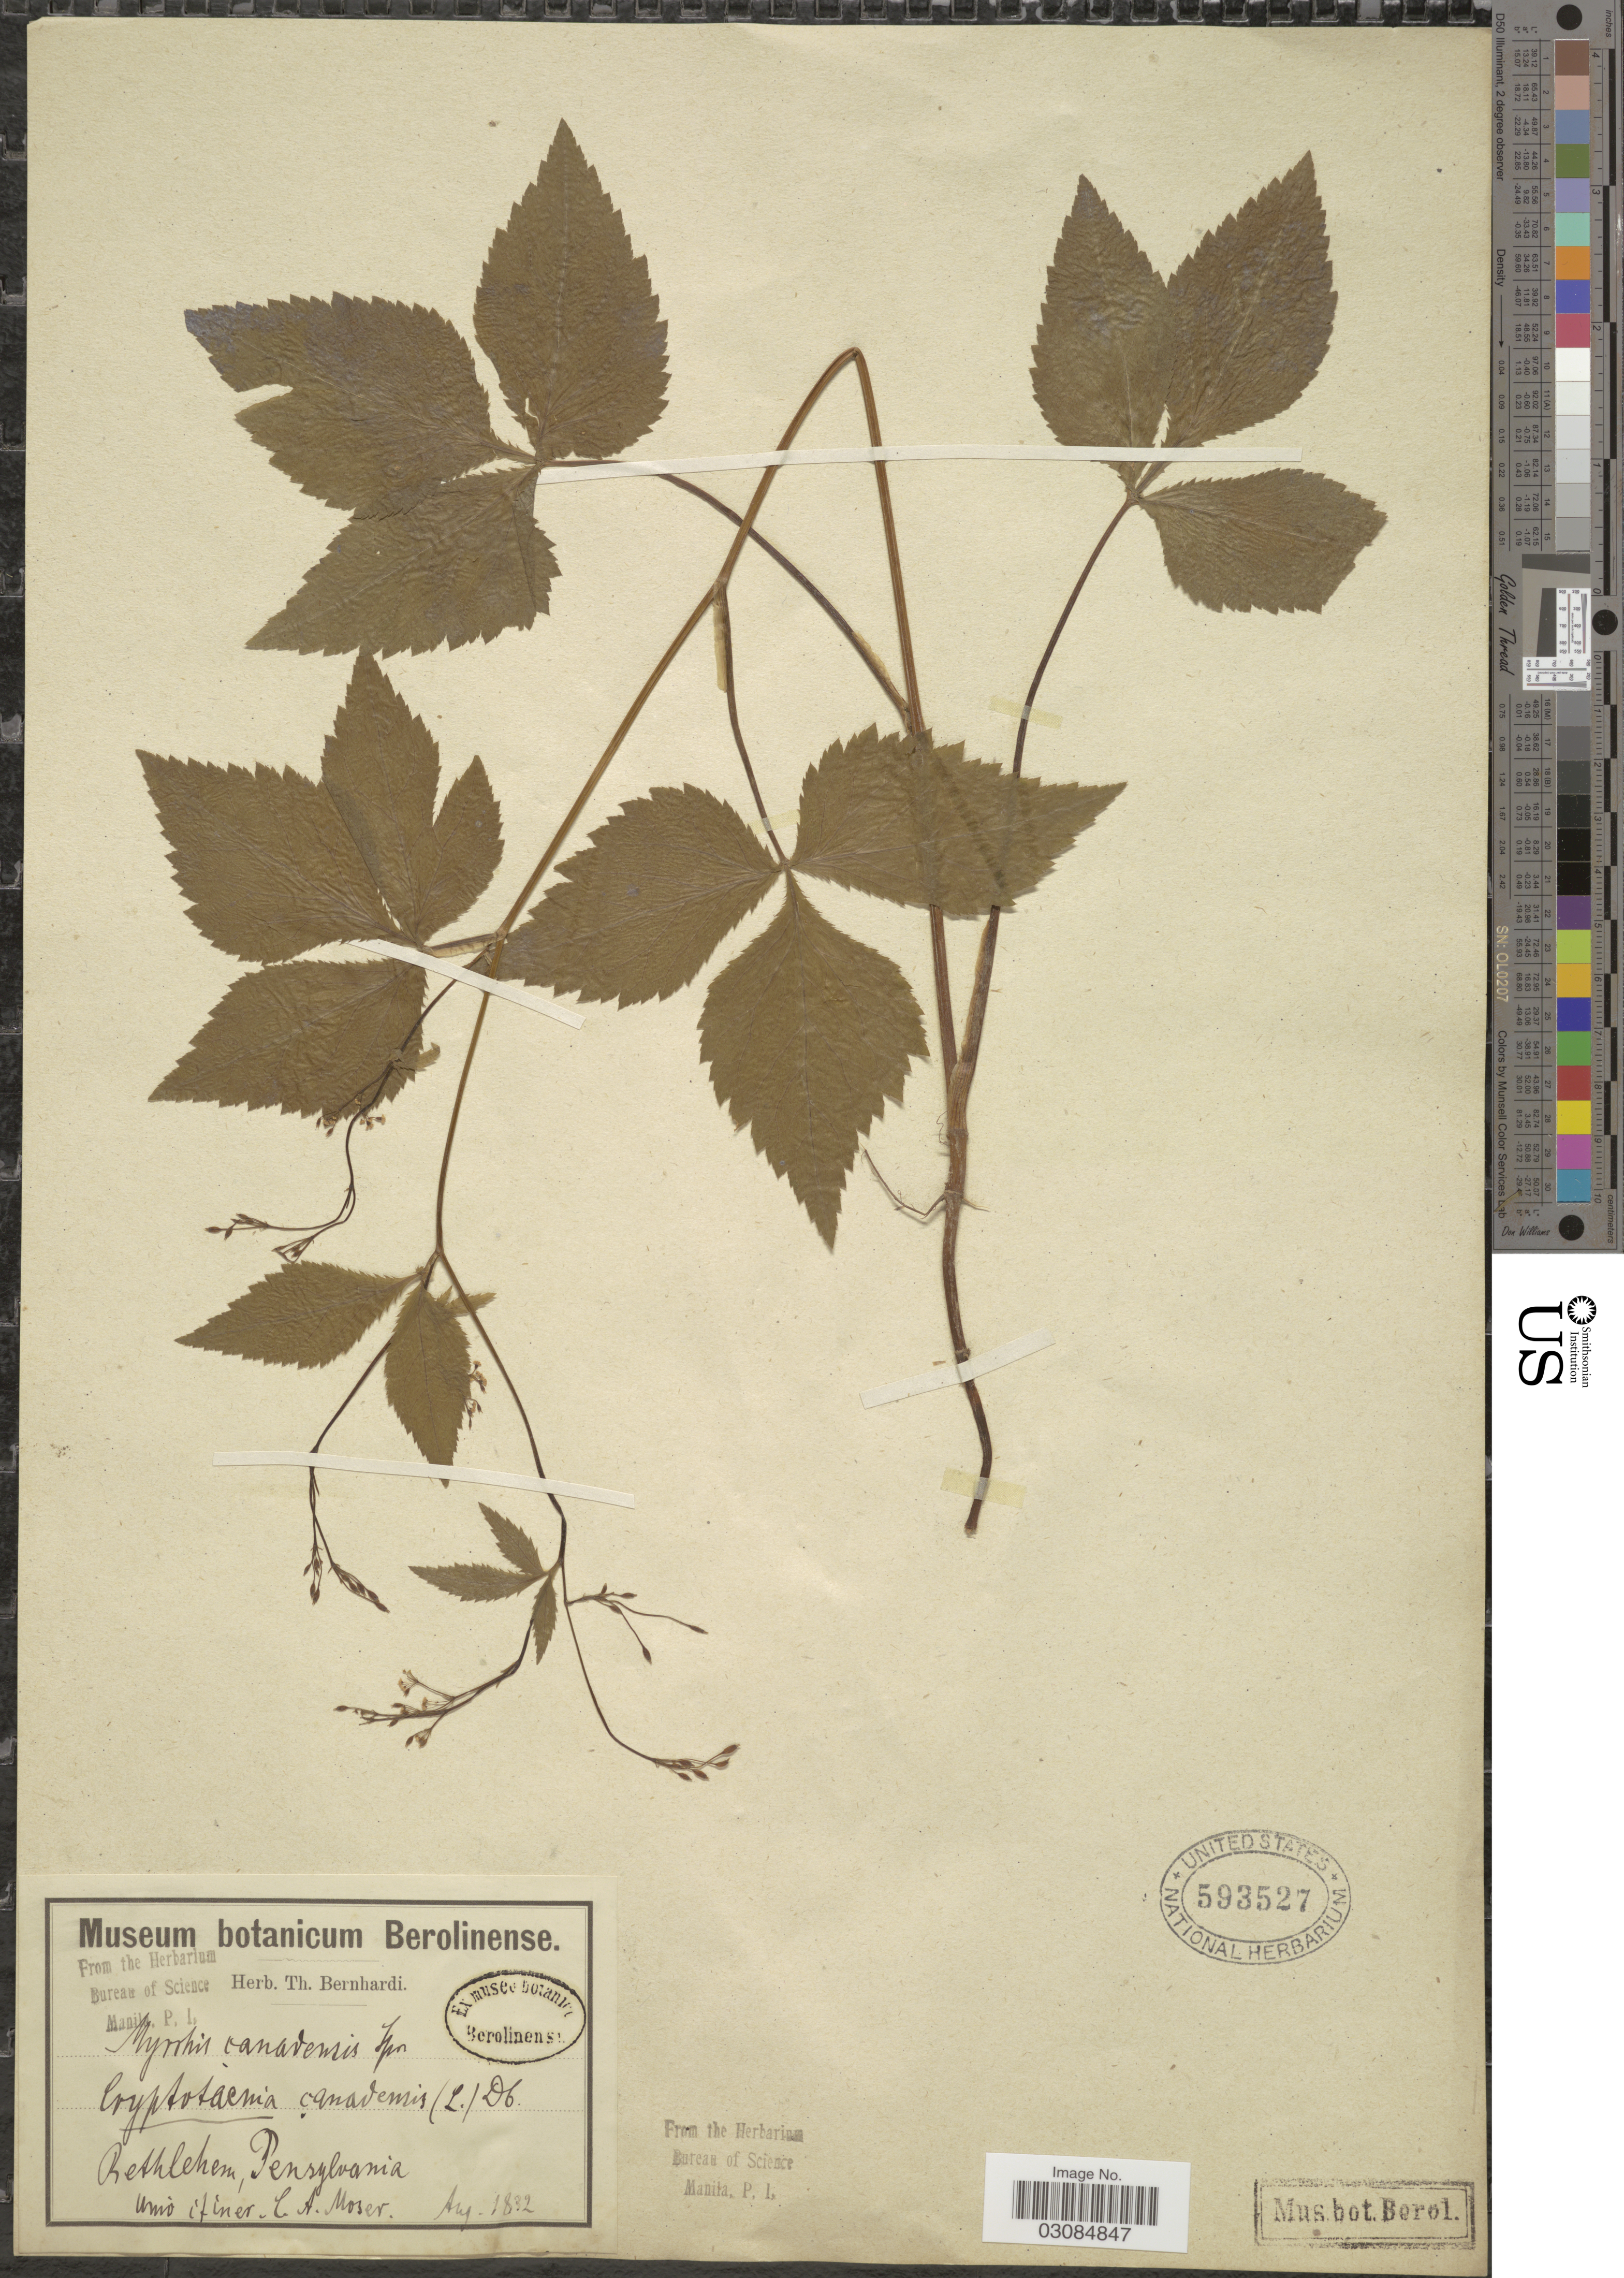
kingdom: Plantae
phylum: Tracheophyta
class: Magnoliopsida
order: Apiales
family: Apiaceae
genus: Cryptotaenia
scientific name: Cryptotaenia canadensis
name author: (L.) DC.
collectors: Ex herb. Th. Bernhardi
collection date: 1832-08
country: United States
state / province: Pennsylvania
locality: Bethlehem.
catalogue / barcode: US 593527